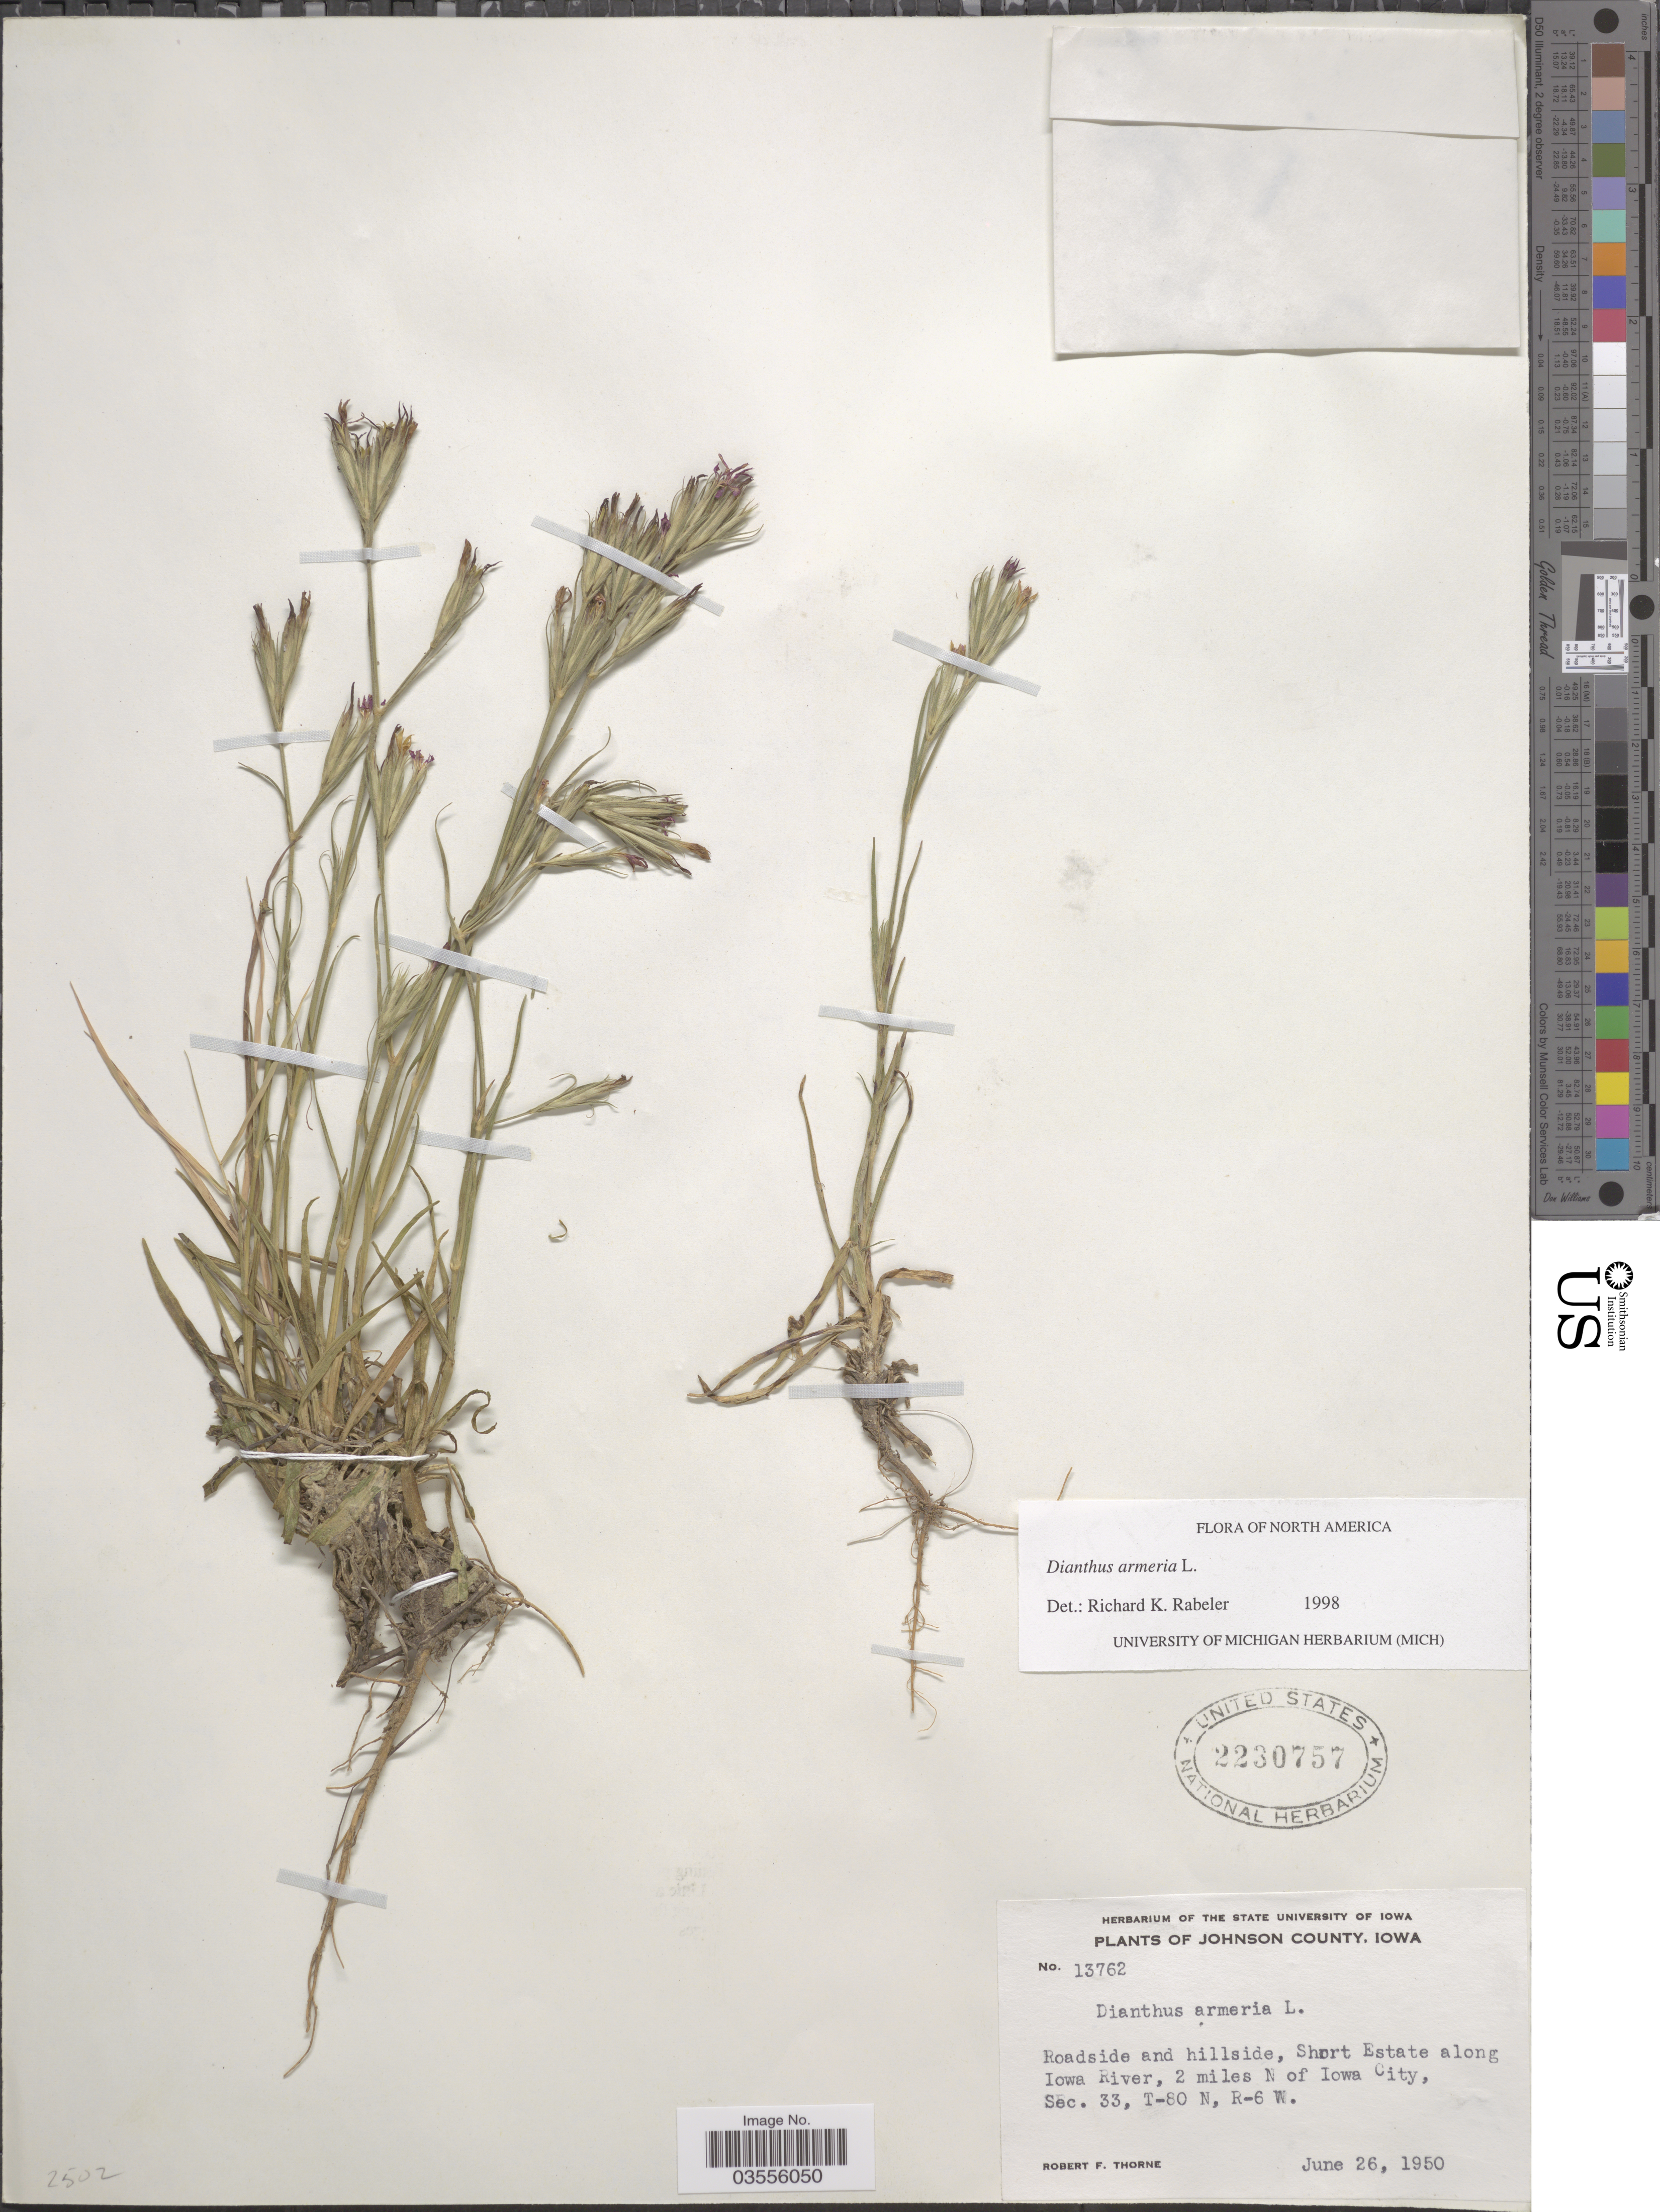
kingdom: Plantae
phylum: Tracheophyta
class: Magnoliopsida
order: Caryophyllales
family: Caryophyllaceae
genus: Dianthus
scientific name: Dianthus armeria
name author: L.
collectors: R. F. Thorne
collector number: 13762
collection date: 1950-06-26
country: United States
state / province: Iowa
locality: Johnson County. Roadside and hillside, Short Estate along Iowa River, 2 miles N of Iowa City, Sec. 33, T-80 N, R-6 W.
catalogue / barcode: US 2230757